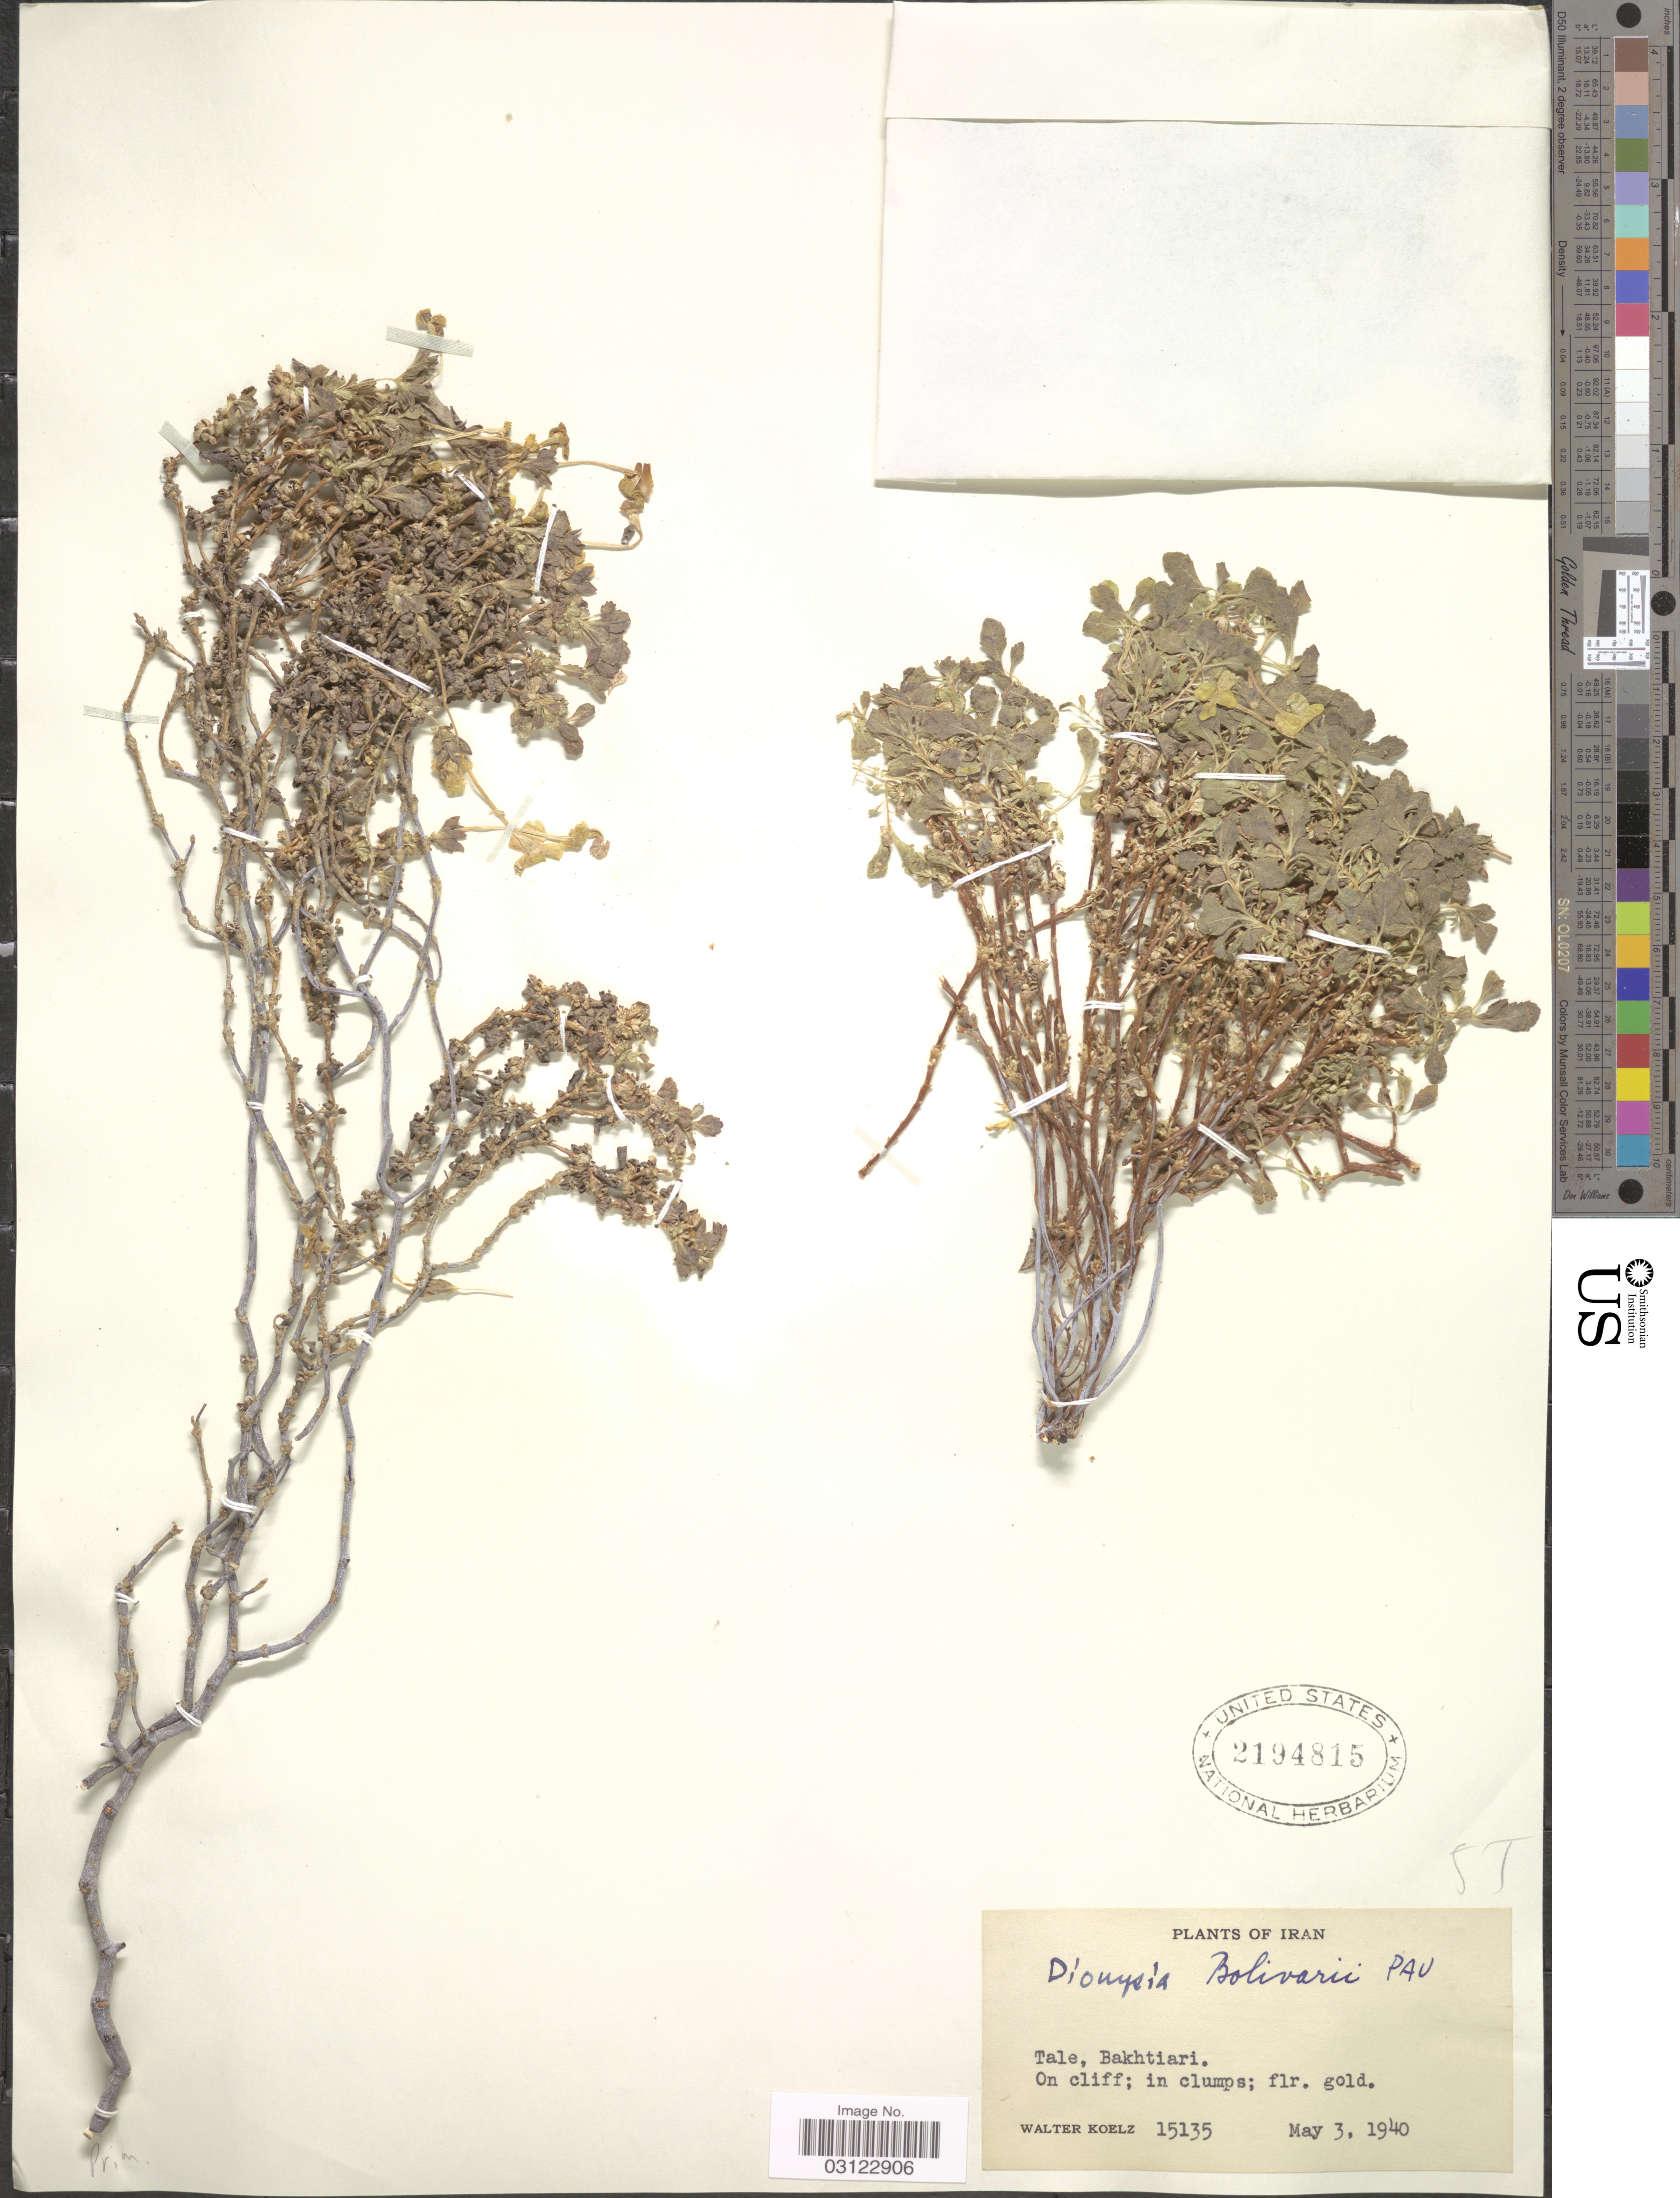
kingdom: Plantae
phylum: Tracheophyta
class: Magnoliopsida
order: Ericales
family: Primulaceae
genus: Dionysia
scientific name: Dionysia bolivarii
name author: Pau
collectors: W. N. Koelz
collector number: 15135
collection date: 1940-05-03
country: Iran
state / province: Chahar Mahaal and Bakhtiari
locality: Tale, Bakhtiari. On cliff.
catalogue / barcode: US 2194815